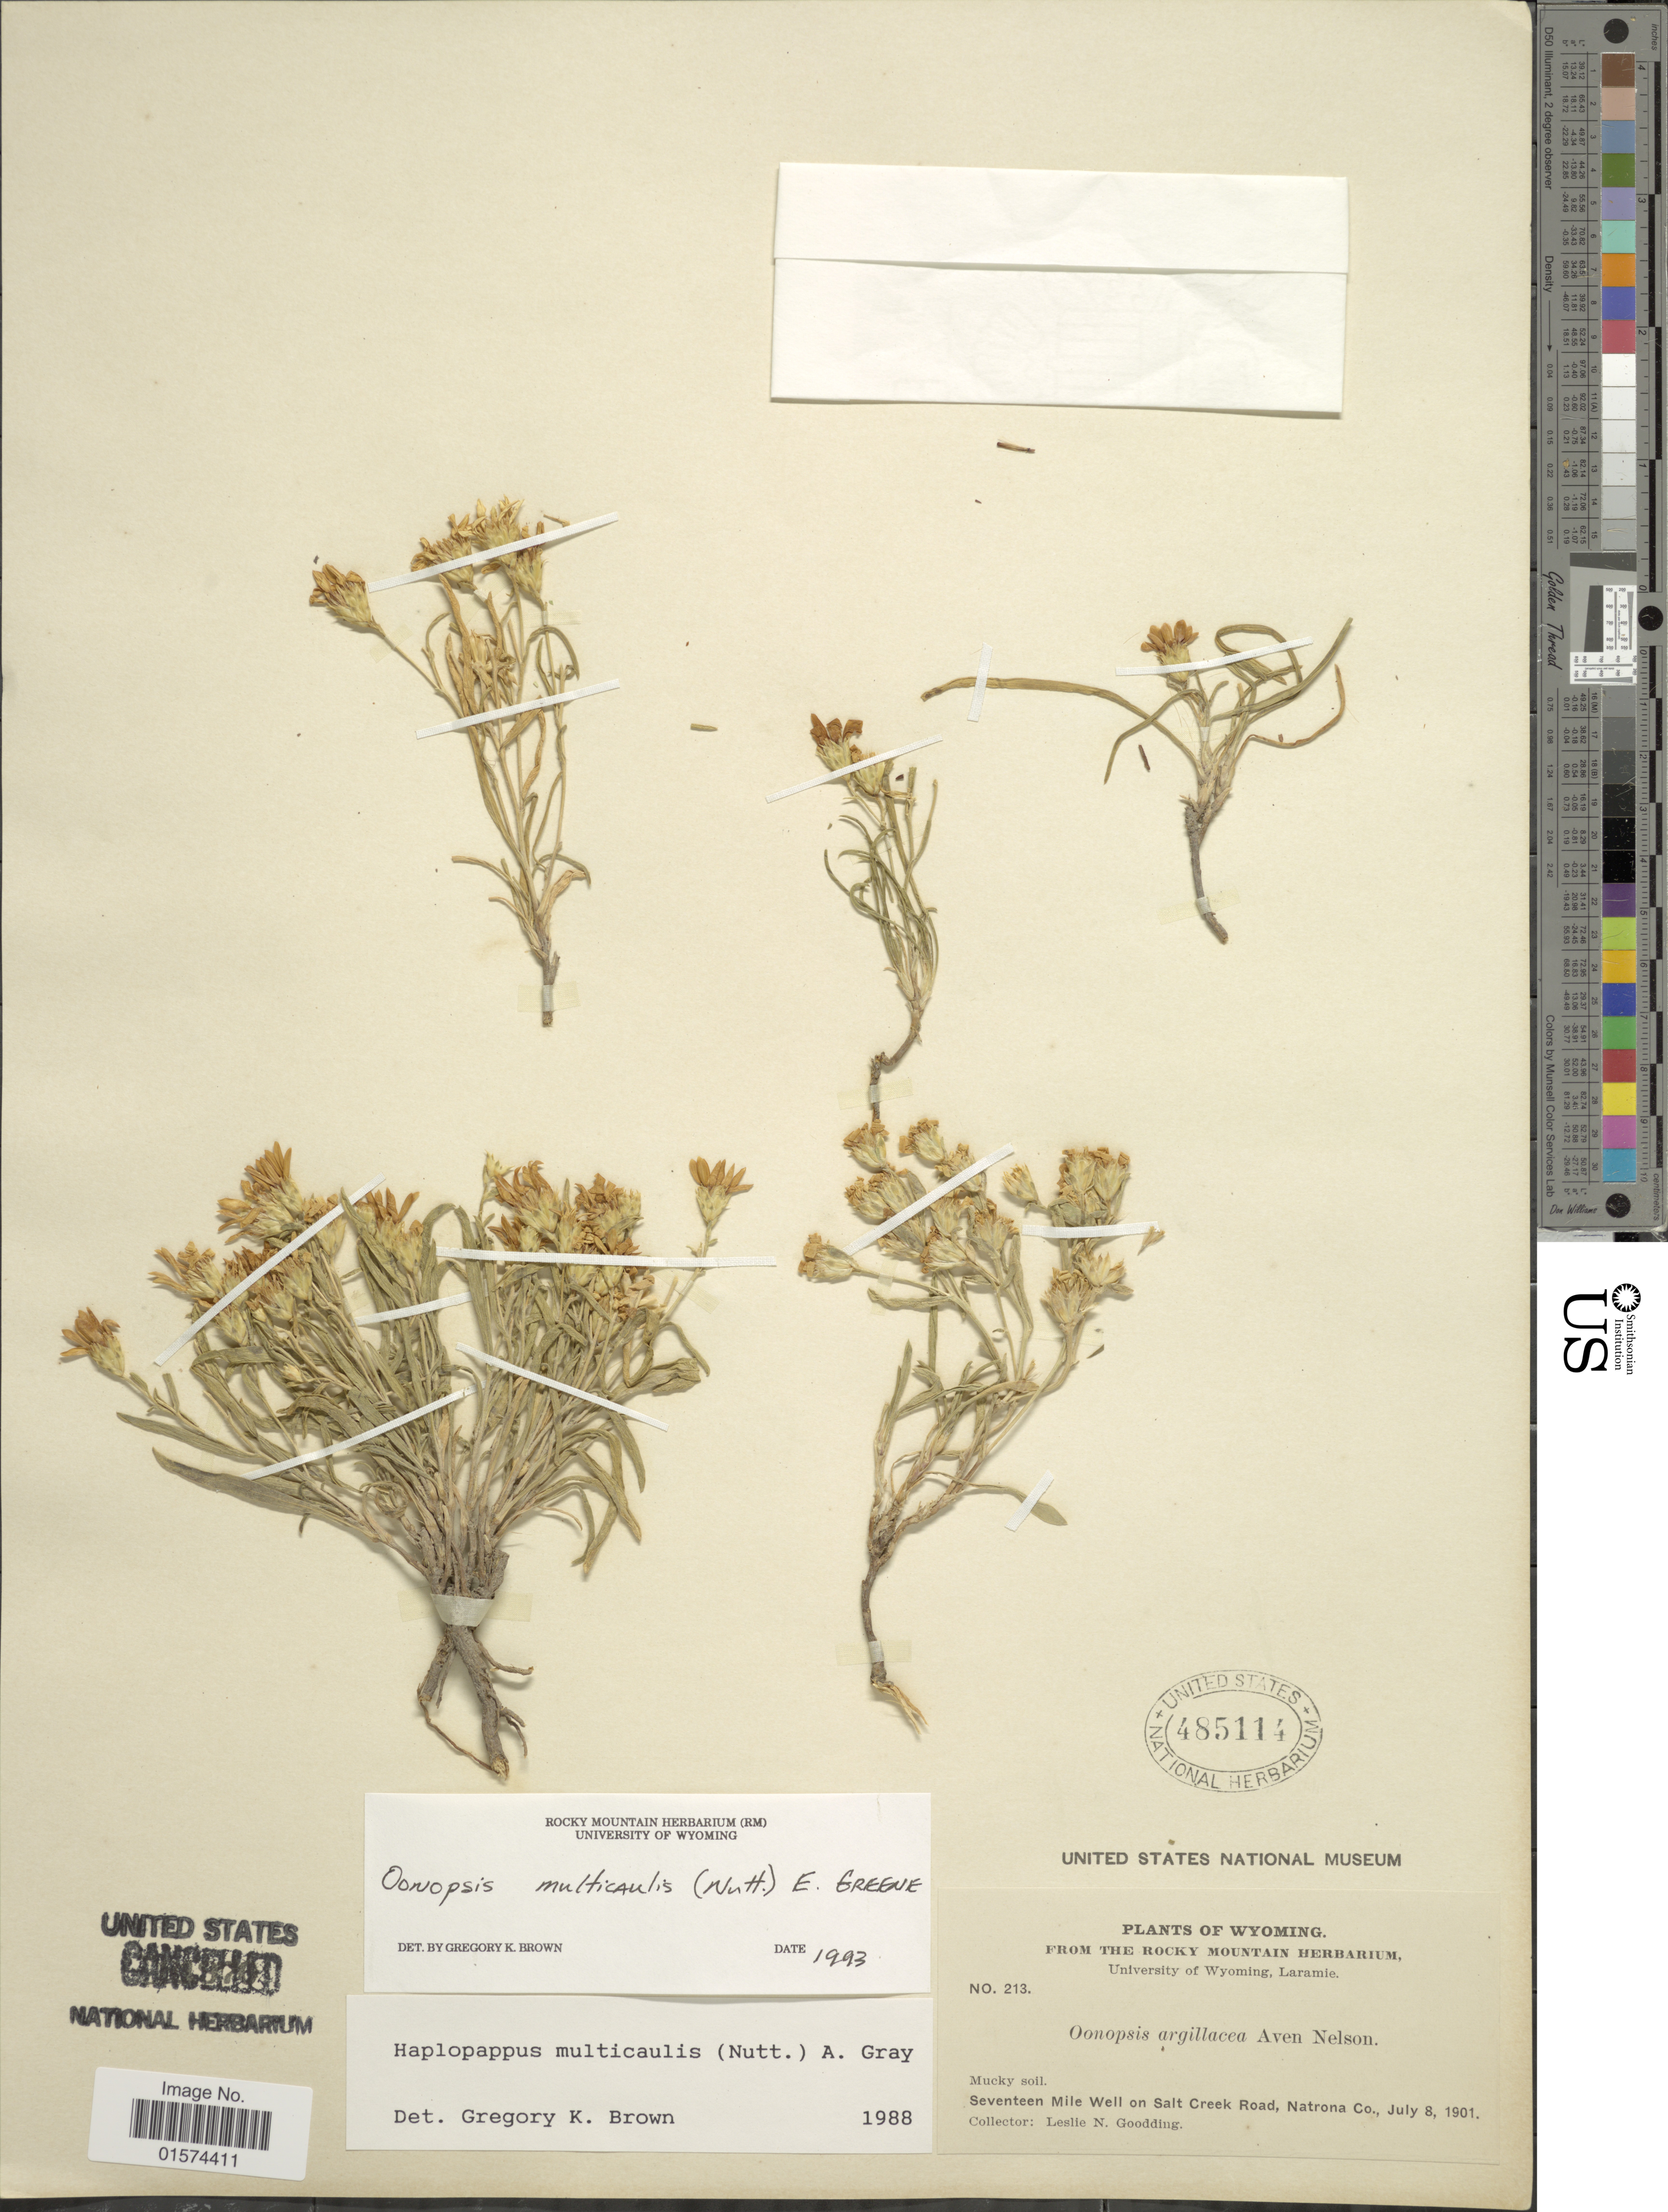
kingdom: Plantae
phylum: Tracheophyta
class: Magnoliopsida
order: Asterales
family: Asteraceae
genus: Oonopsis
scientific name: Oonopsis multicaulis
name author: (Nutt.) Greene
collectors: L. N. Goodding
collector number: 213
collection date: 1901-07-08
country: United States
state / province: Wyoming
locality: Seventeen Mile Well on Salt Creek Road, Natrona Co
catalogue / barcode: US 485114